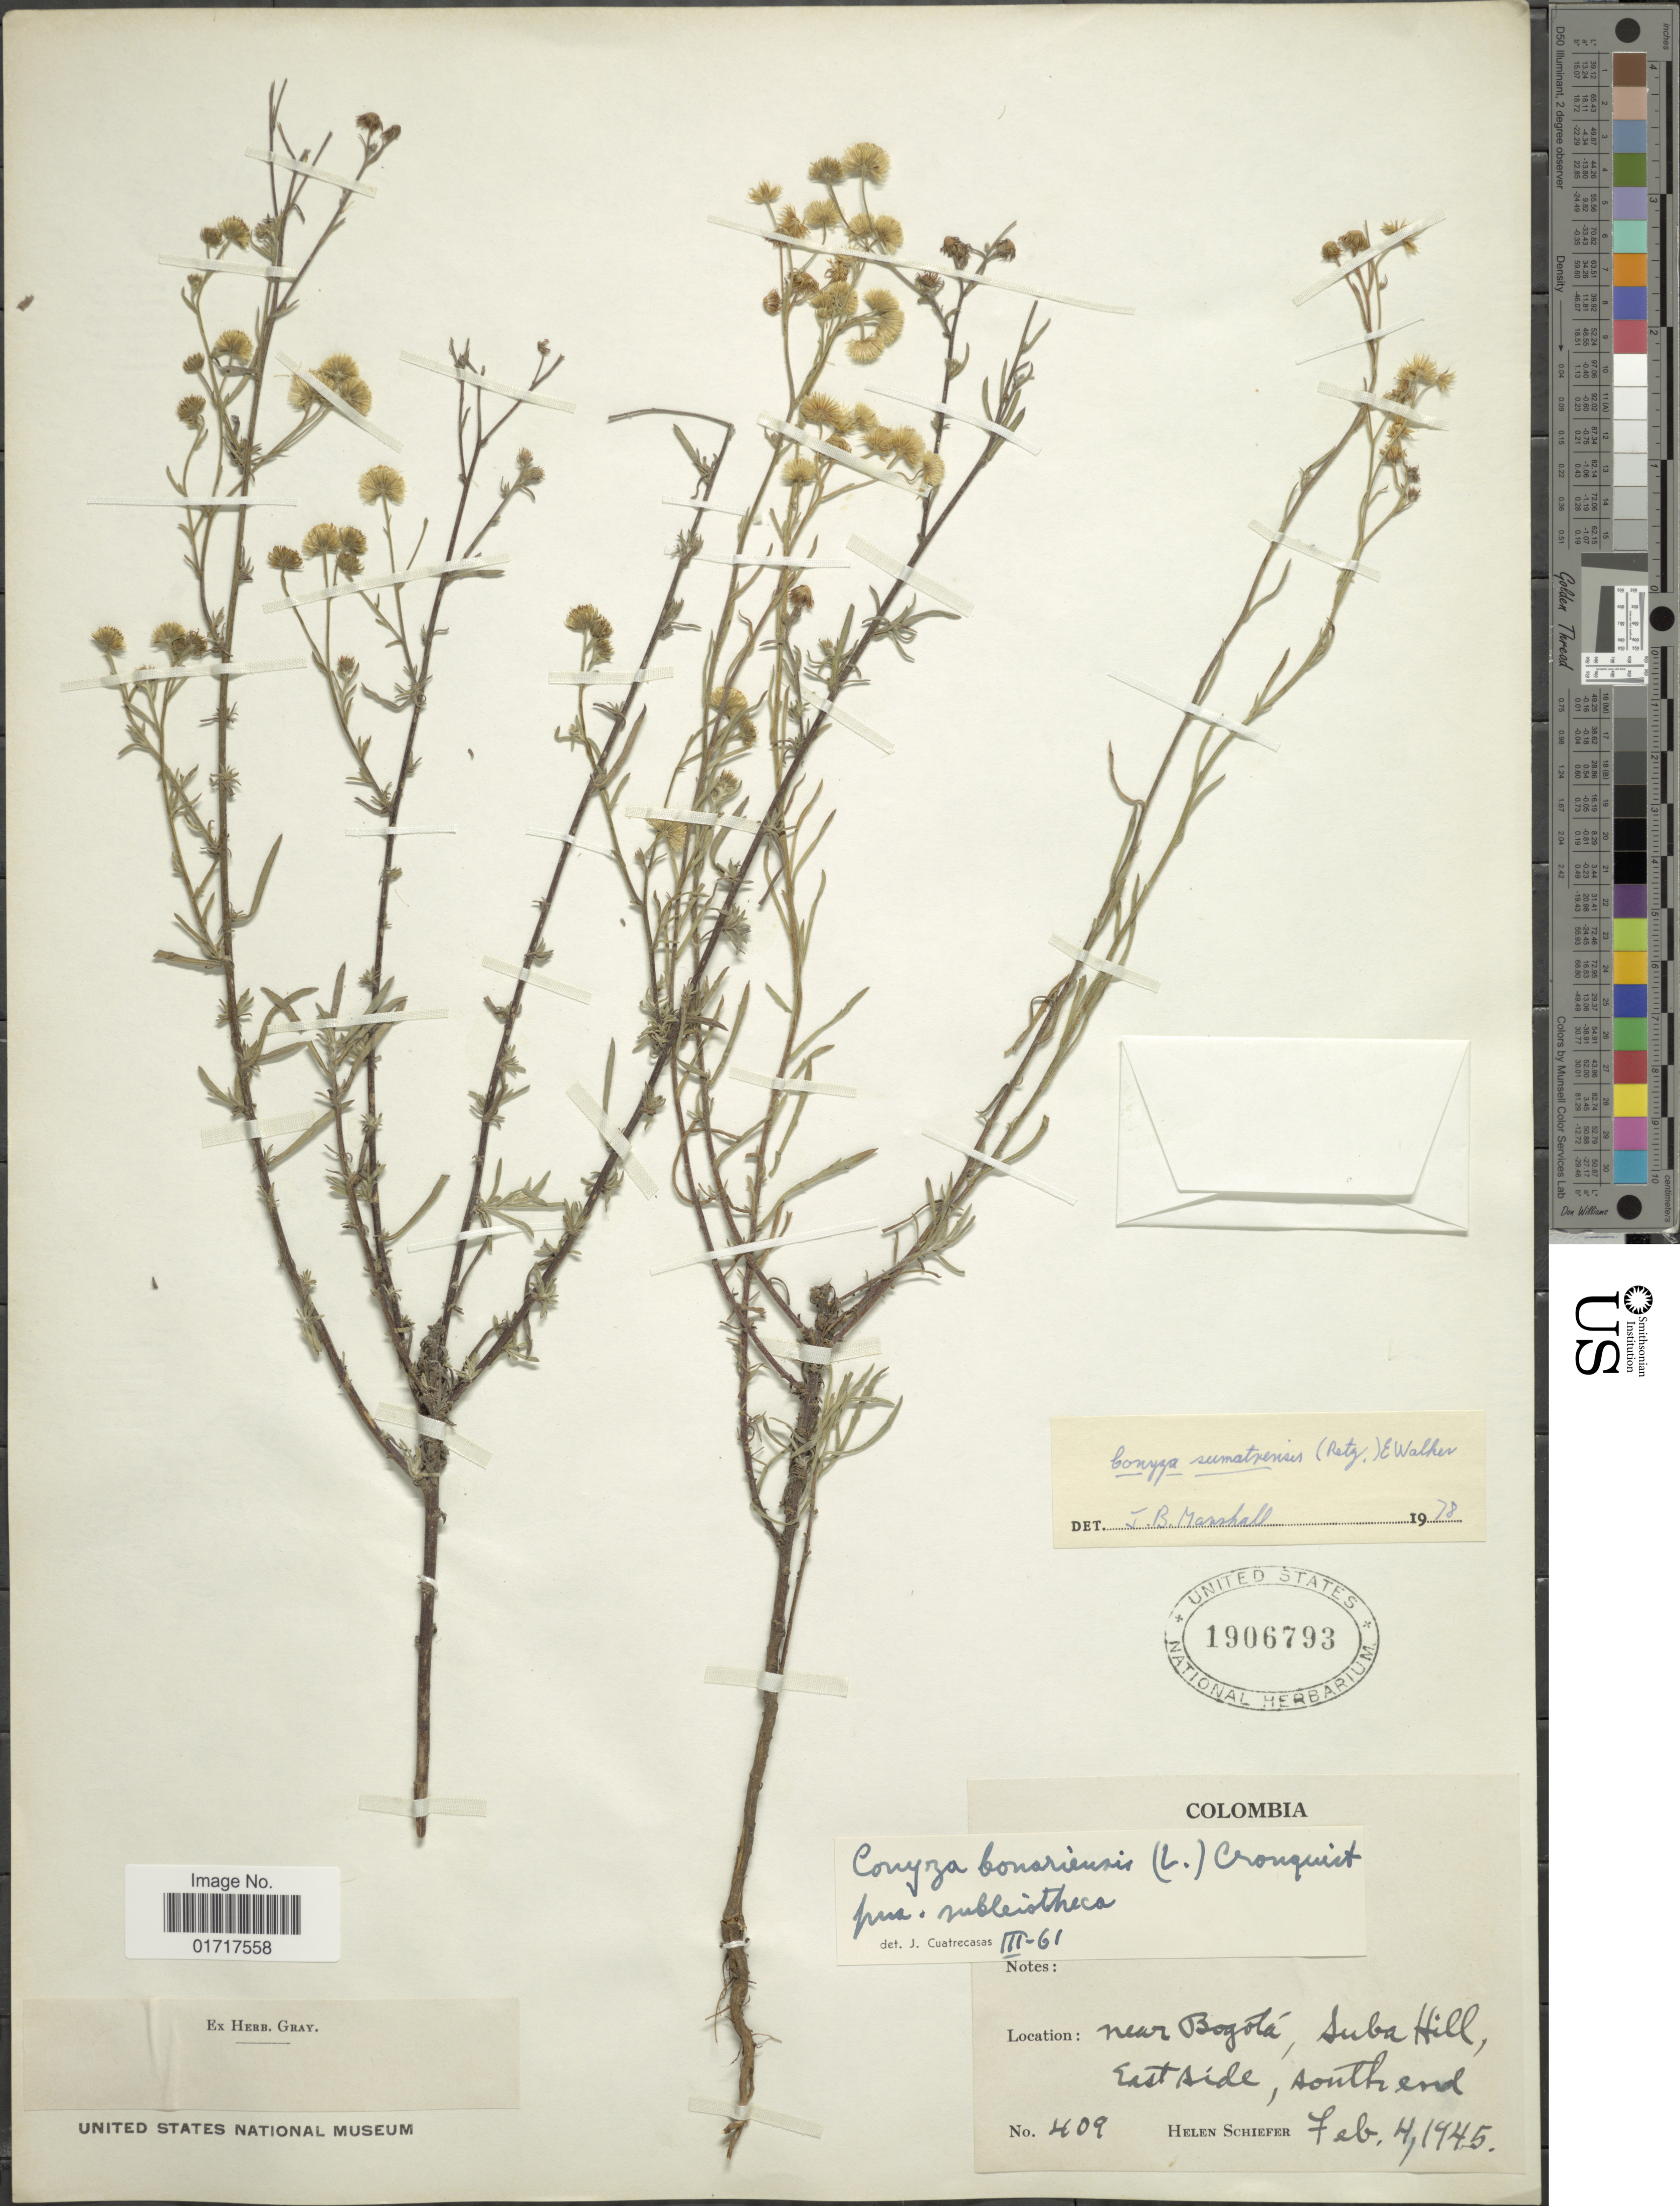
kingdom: Plantae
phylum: Tracheophyta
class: Magnoliopsida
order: Asterales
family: Asteraceae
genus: Conyza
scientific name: Conyza sumatrensis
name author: (Retz.) E. Walker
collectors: H. Schiefer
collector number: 409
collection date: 1945-02-04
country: Colombia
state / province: Bogota D.C.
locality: Near Bogota, Suba Hill, east side, south end.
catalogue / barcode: US 1906793